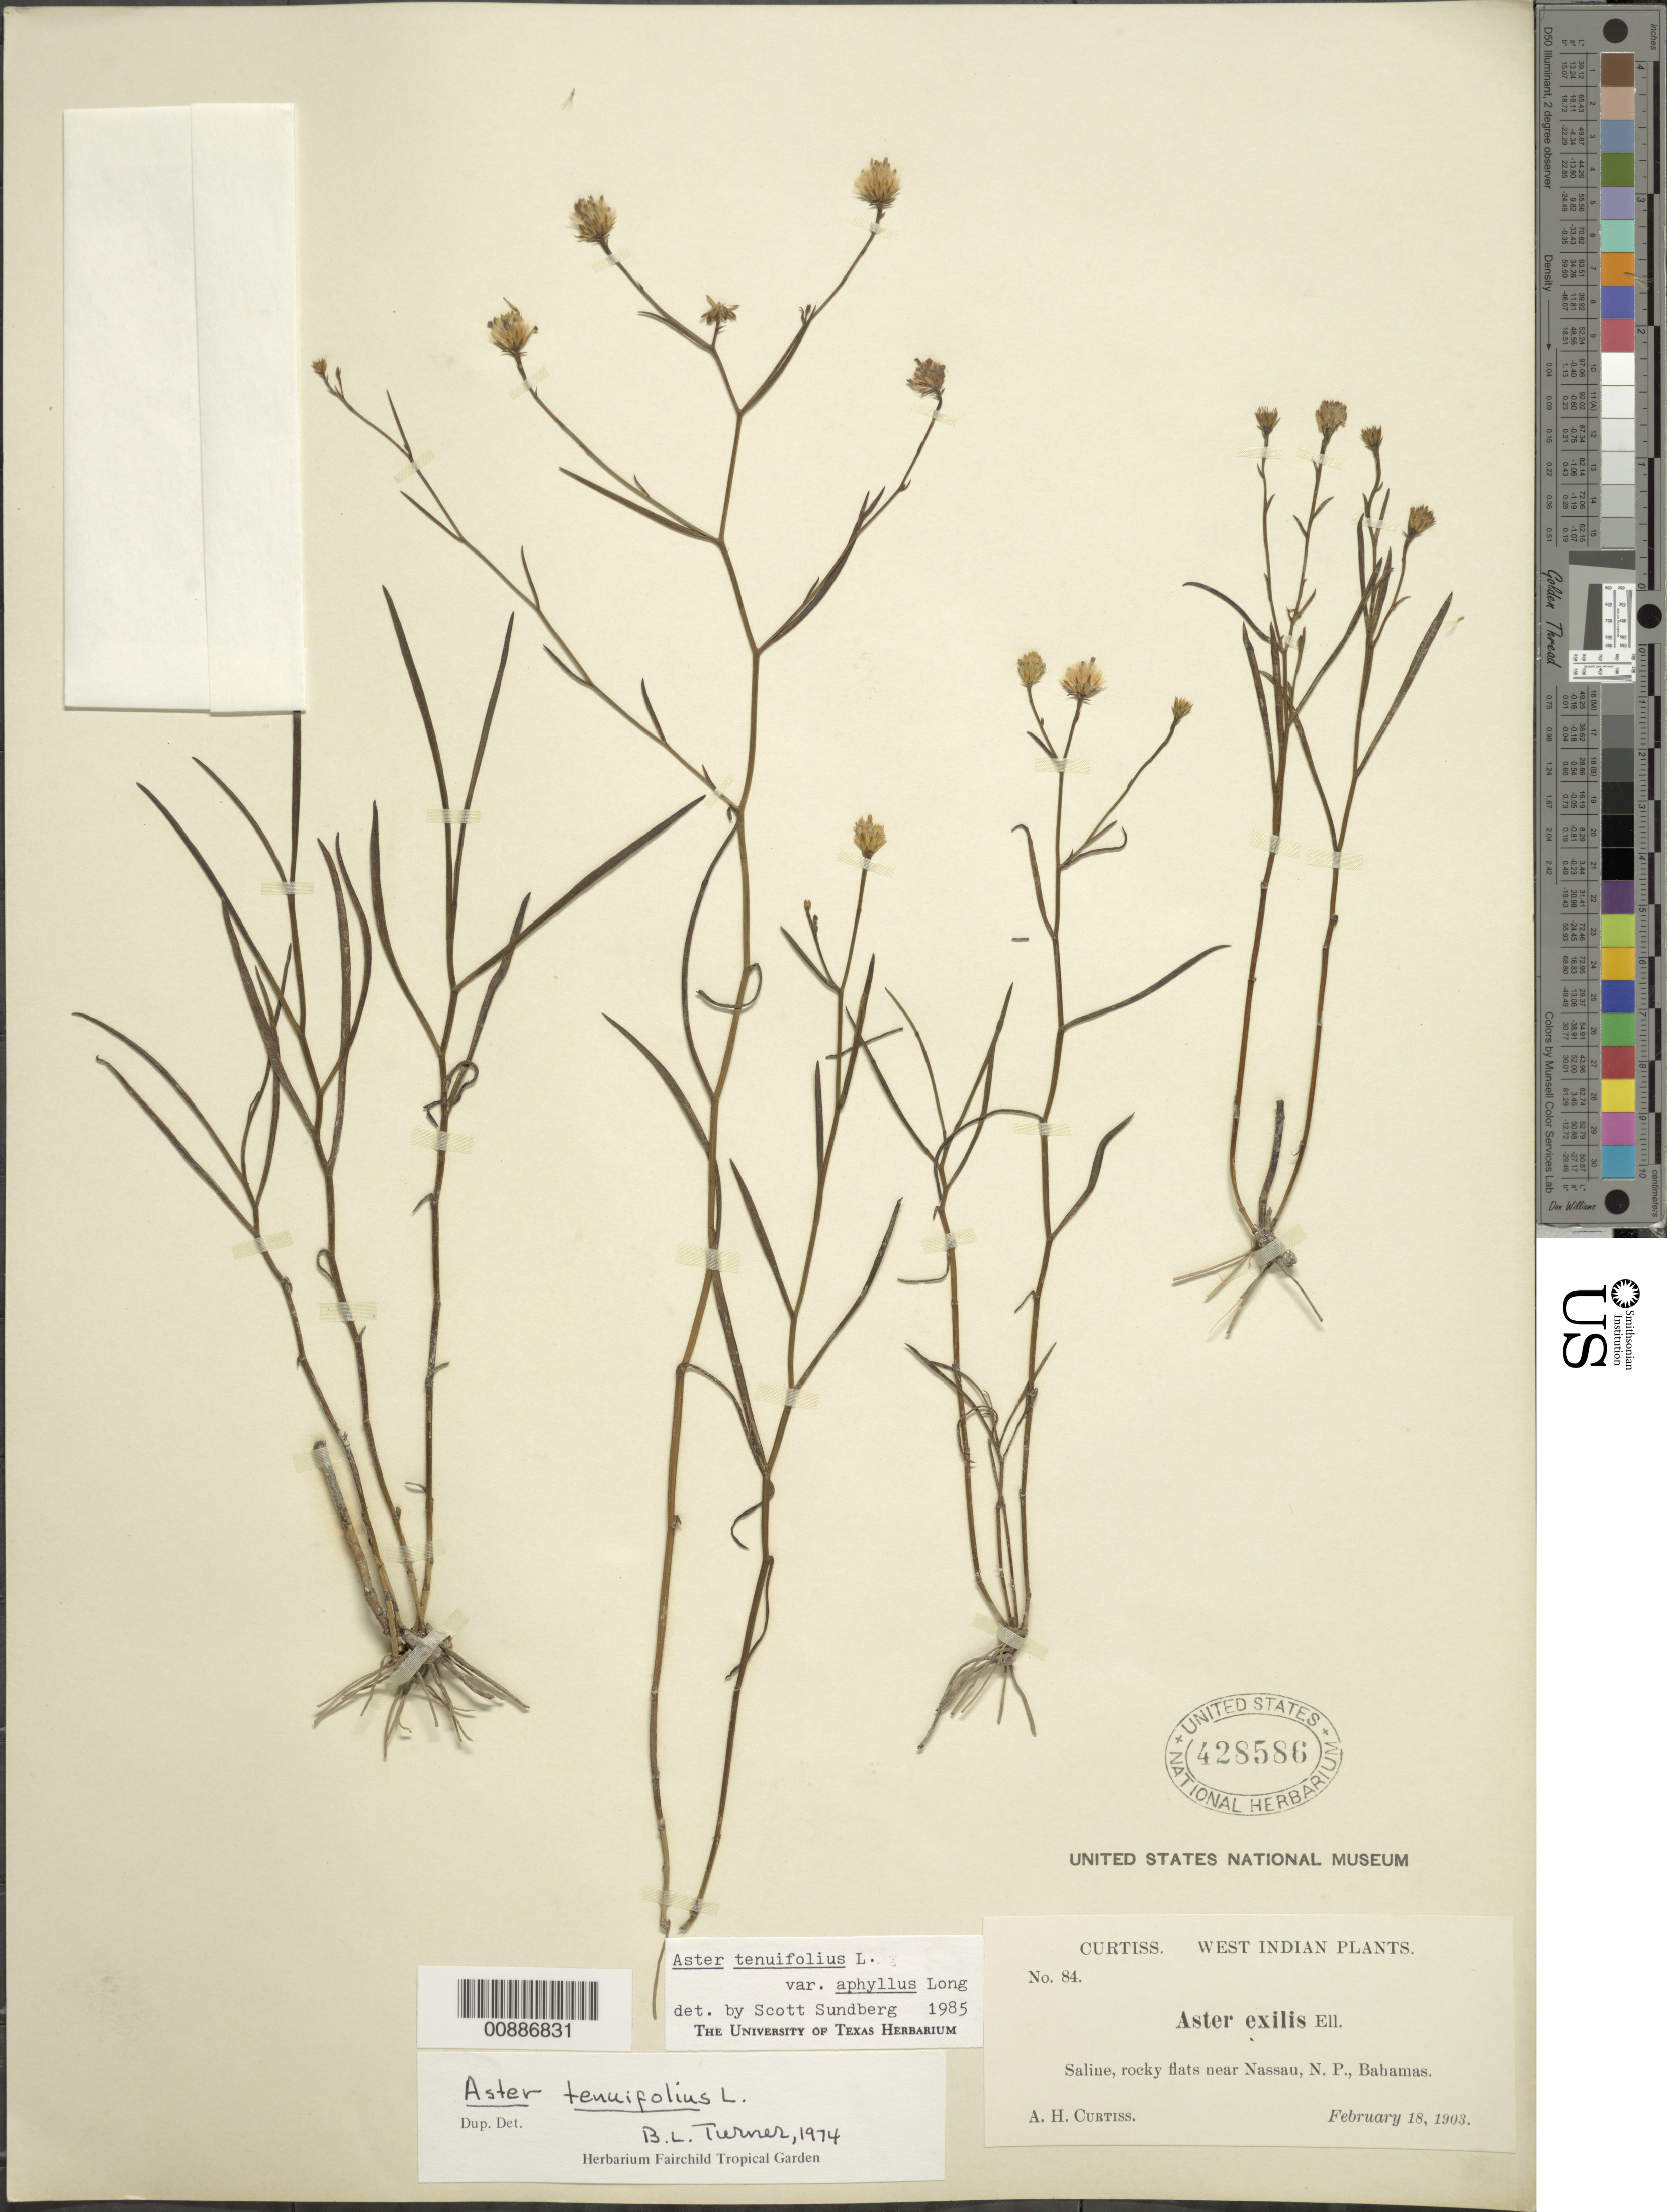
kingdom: Plantae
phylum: Tracheophyta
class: Magnoliopsida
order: Asterales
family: Asteraceae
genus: Symphyotrichum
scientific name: Symphyotrichum tenuifolium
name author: (L.) G.L. Nesom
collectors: A. H. Curtiss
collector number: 84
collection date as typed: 18 Feb 1903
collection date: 1903-02-18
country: Bahamas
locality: Near Nassau, N.P.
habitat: Saline, rocky flats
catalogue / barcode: US 428586